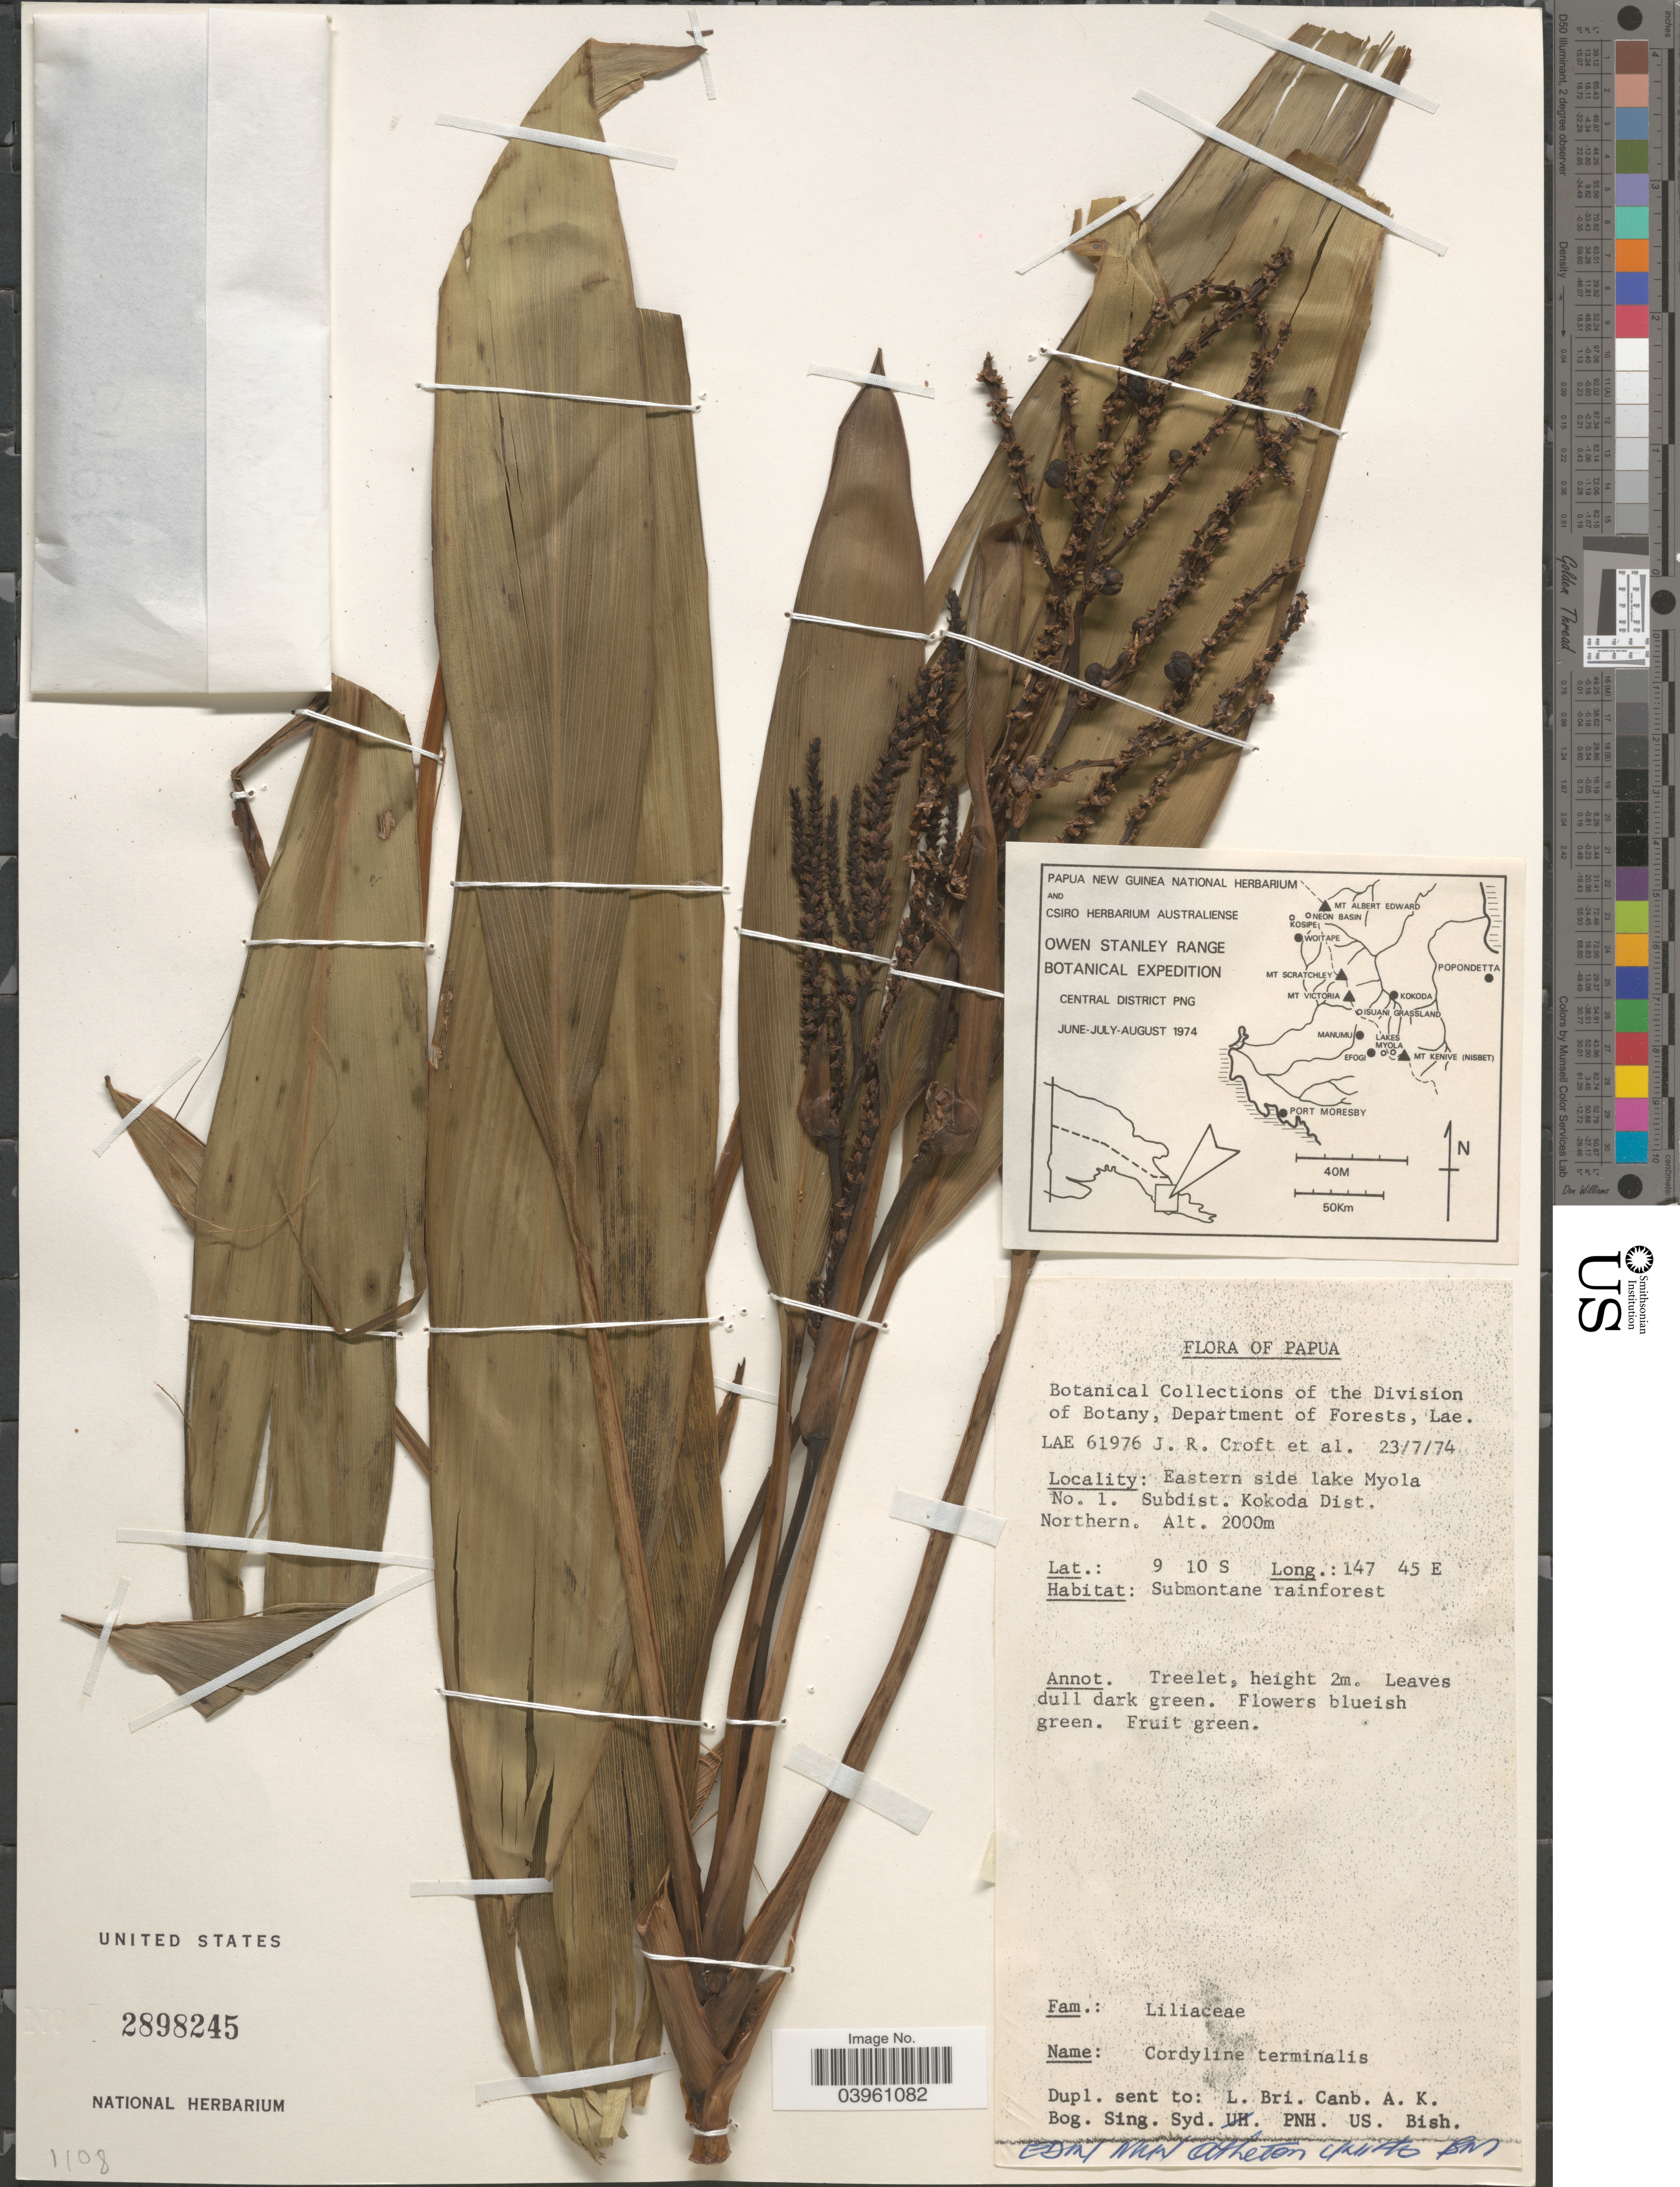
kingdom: Plantae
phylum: Tracheophyta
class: Liliopsida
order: Asparagales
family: Asparagaceae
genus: Cordyline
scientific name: Cordyline terminalis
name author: (L.) Kunth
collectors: J. R. Croft & et al.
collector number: LAE 61976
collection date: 1974-07-23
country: Papua New Guinea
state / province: Northern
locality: Eastern side lake Myola No. 1. Subdist. Kokoda Dist.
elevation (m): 2000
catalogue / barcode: US 2898245